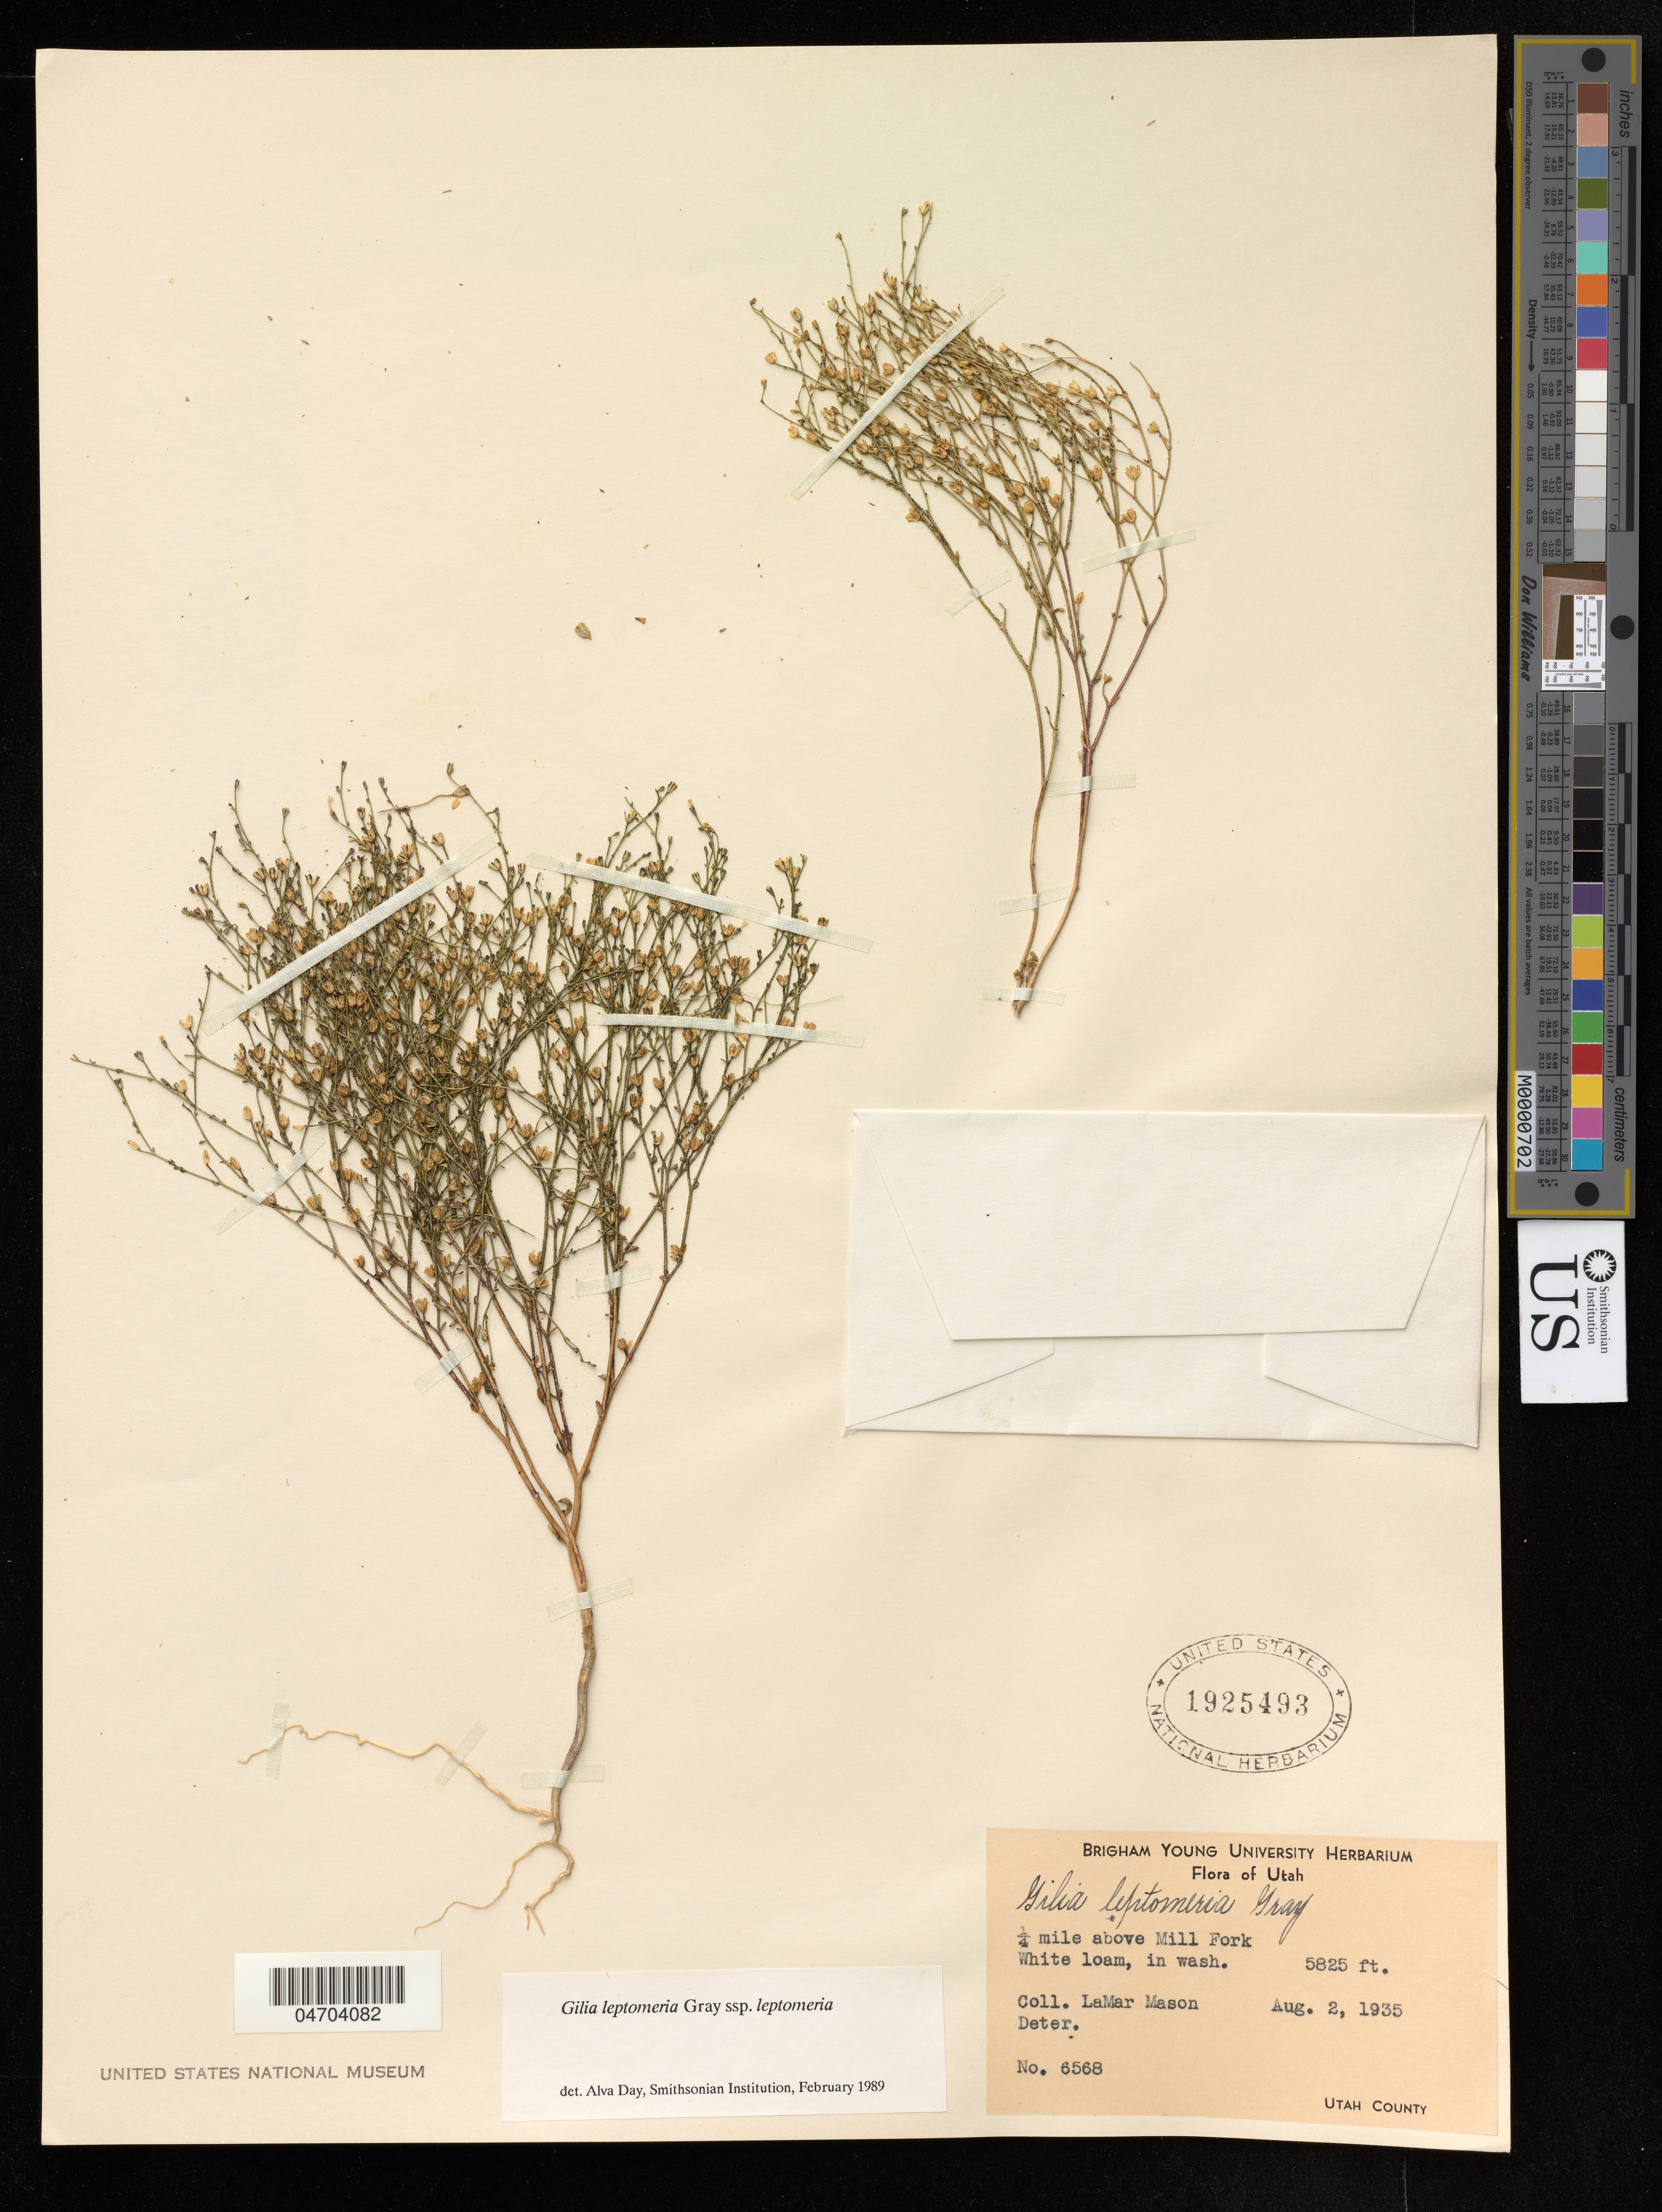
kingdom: Plantae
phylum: Tracheophyta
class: Magnoliopsida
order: Ericales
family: Polemoniaceae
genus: Aliciella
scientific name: Aliciella leptomeria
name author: (A. Gray) J.M. Porter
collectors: M. LaMar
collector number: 6568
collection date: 1935-08-02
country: United States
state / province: Utah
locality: ¼ mile above Mill Fork. Utah County.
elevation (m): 1775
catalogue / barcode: US 1925493